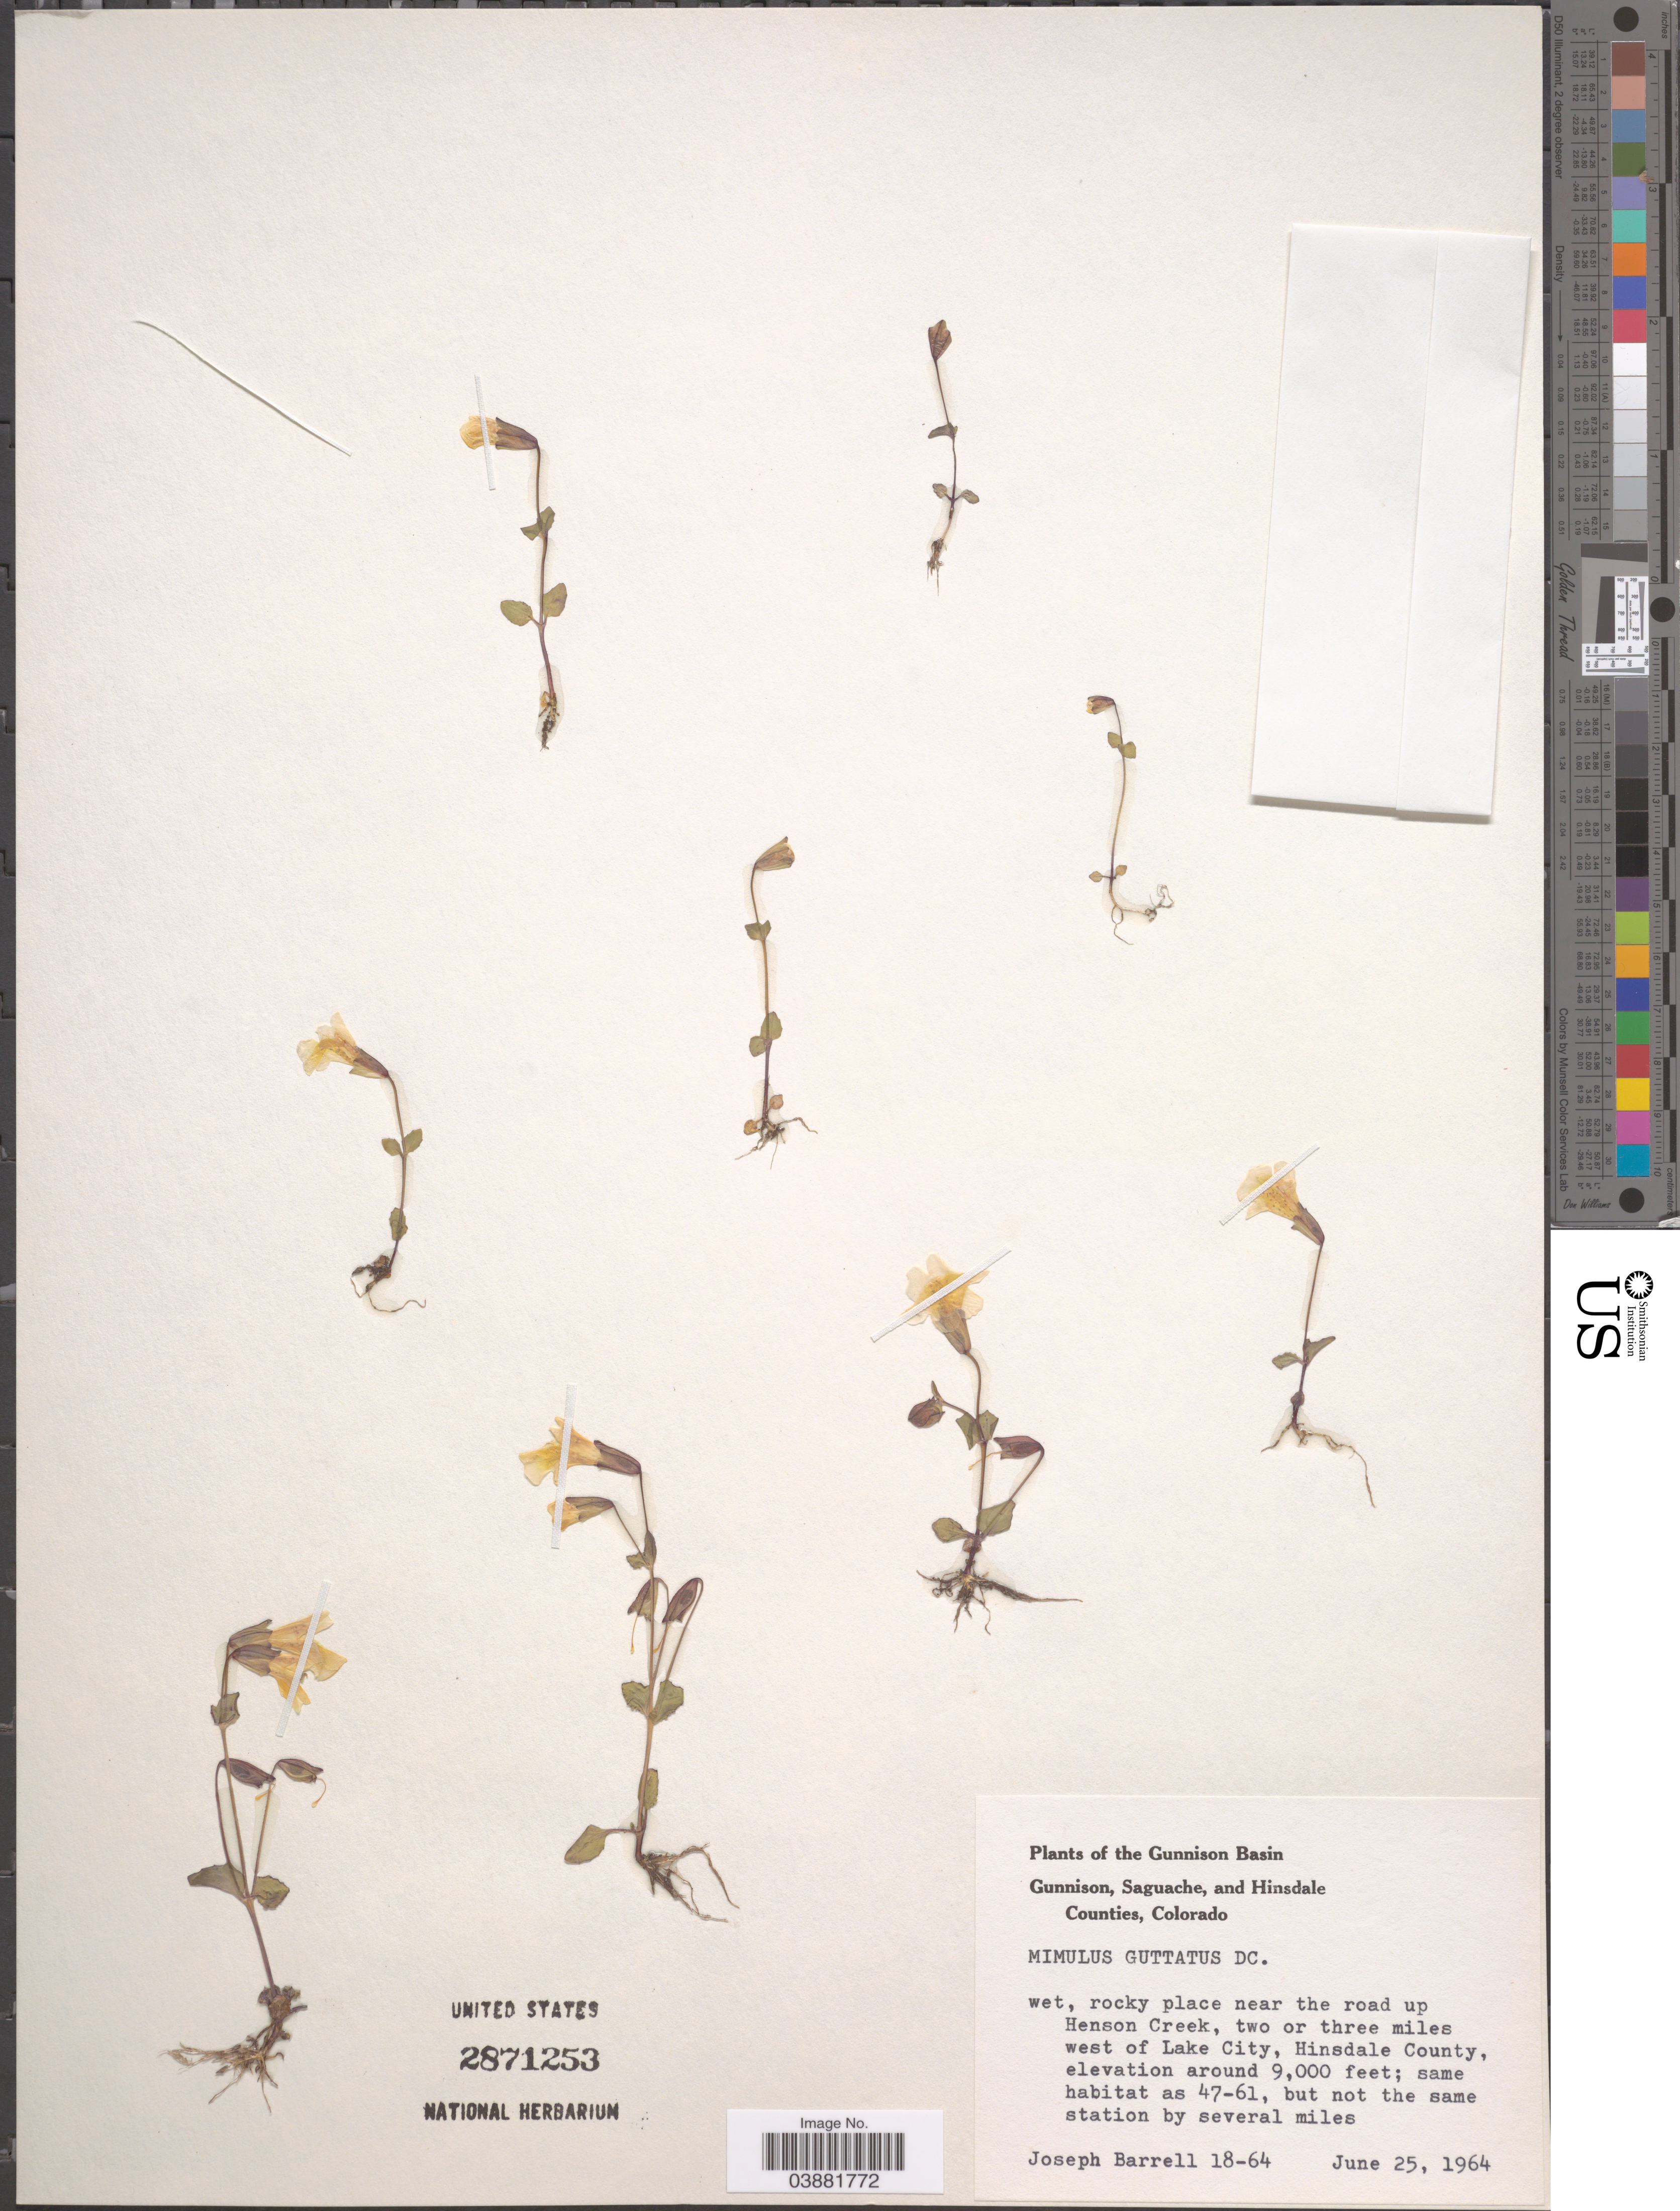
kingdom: Plantae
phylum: Tracheophyta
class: Magnoliopsida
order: Lamiales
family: Phrymaceae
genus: Mimulus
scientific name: Mimulus guttatus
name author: DC.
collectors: J. Barrell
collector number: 18-64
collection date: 1964-06-25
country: United States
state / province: Colorado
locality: The Gunnison Basin. Near the road up Henson Creek, two or three miles west of Lake City, Hinsdale County.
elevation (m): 2743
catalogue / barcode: US 2871253